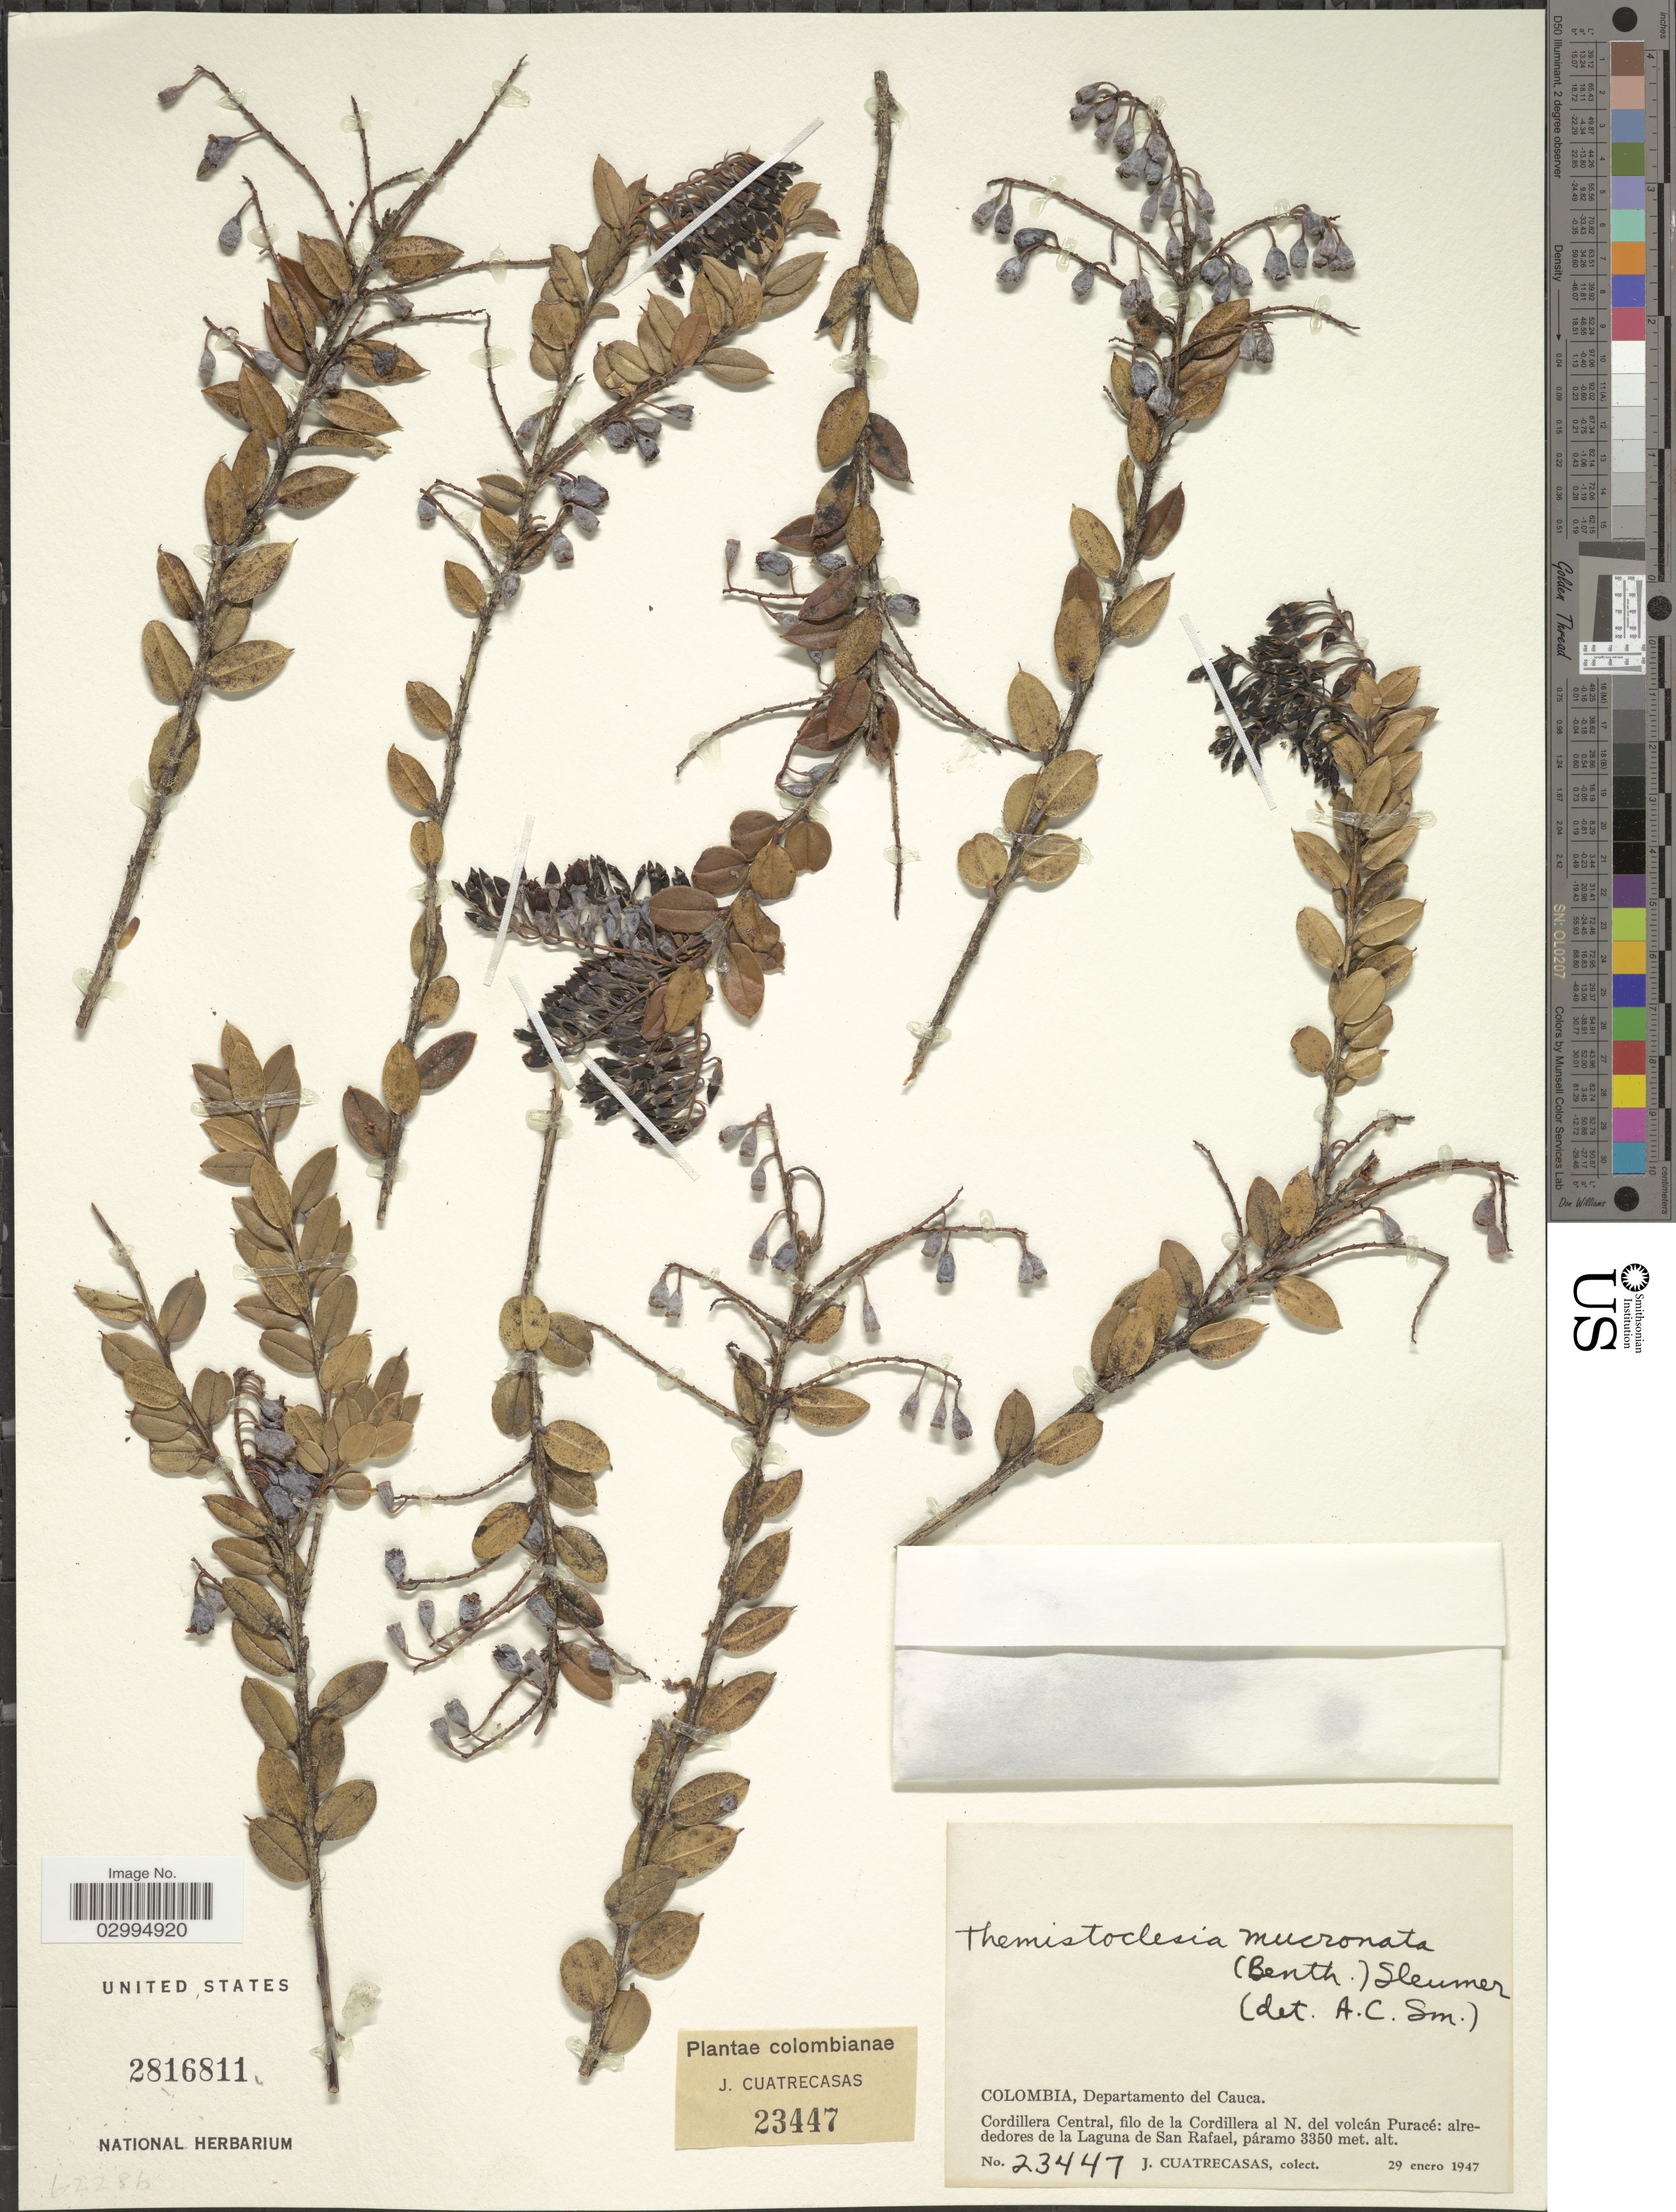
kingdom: Plantae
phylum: Tracheophyta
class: Magnoliopsida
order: Ericales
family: Ericaceae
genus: Themistoclesia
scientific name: Themistoclesia mucronata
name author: Sleumer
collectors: J. Cuatrecasas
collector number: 23447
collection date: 1947-01-29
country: Colombia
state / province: Cauca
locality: Departamento del Cauca. Cordillera Central, filo de la Cordillera al N. del volcán Puracé: alrededores de la Laguna de San Rafael, páramo.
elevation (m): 3350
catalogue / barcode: US 2816811